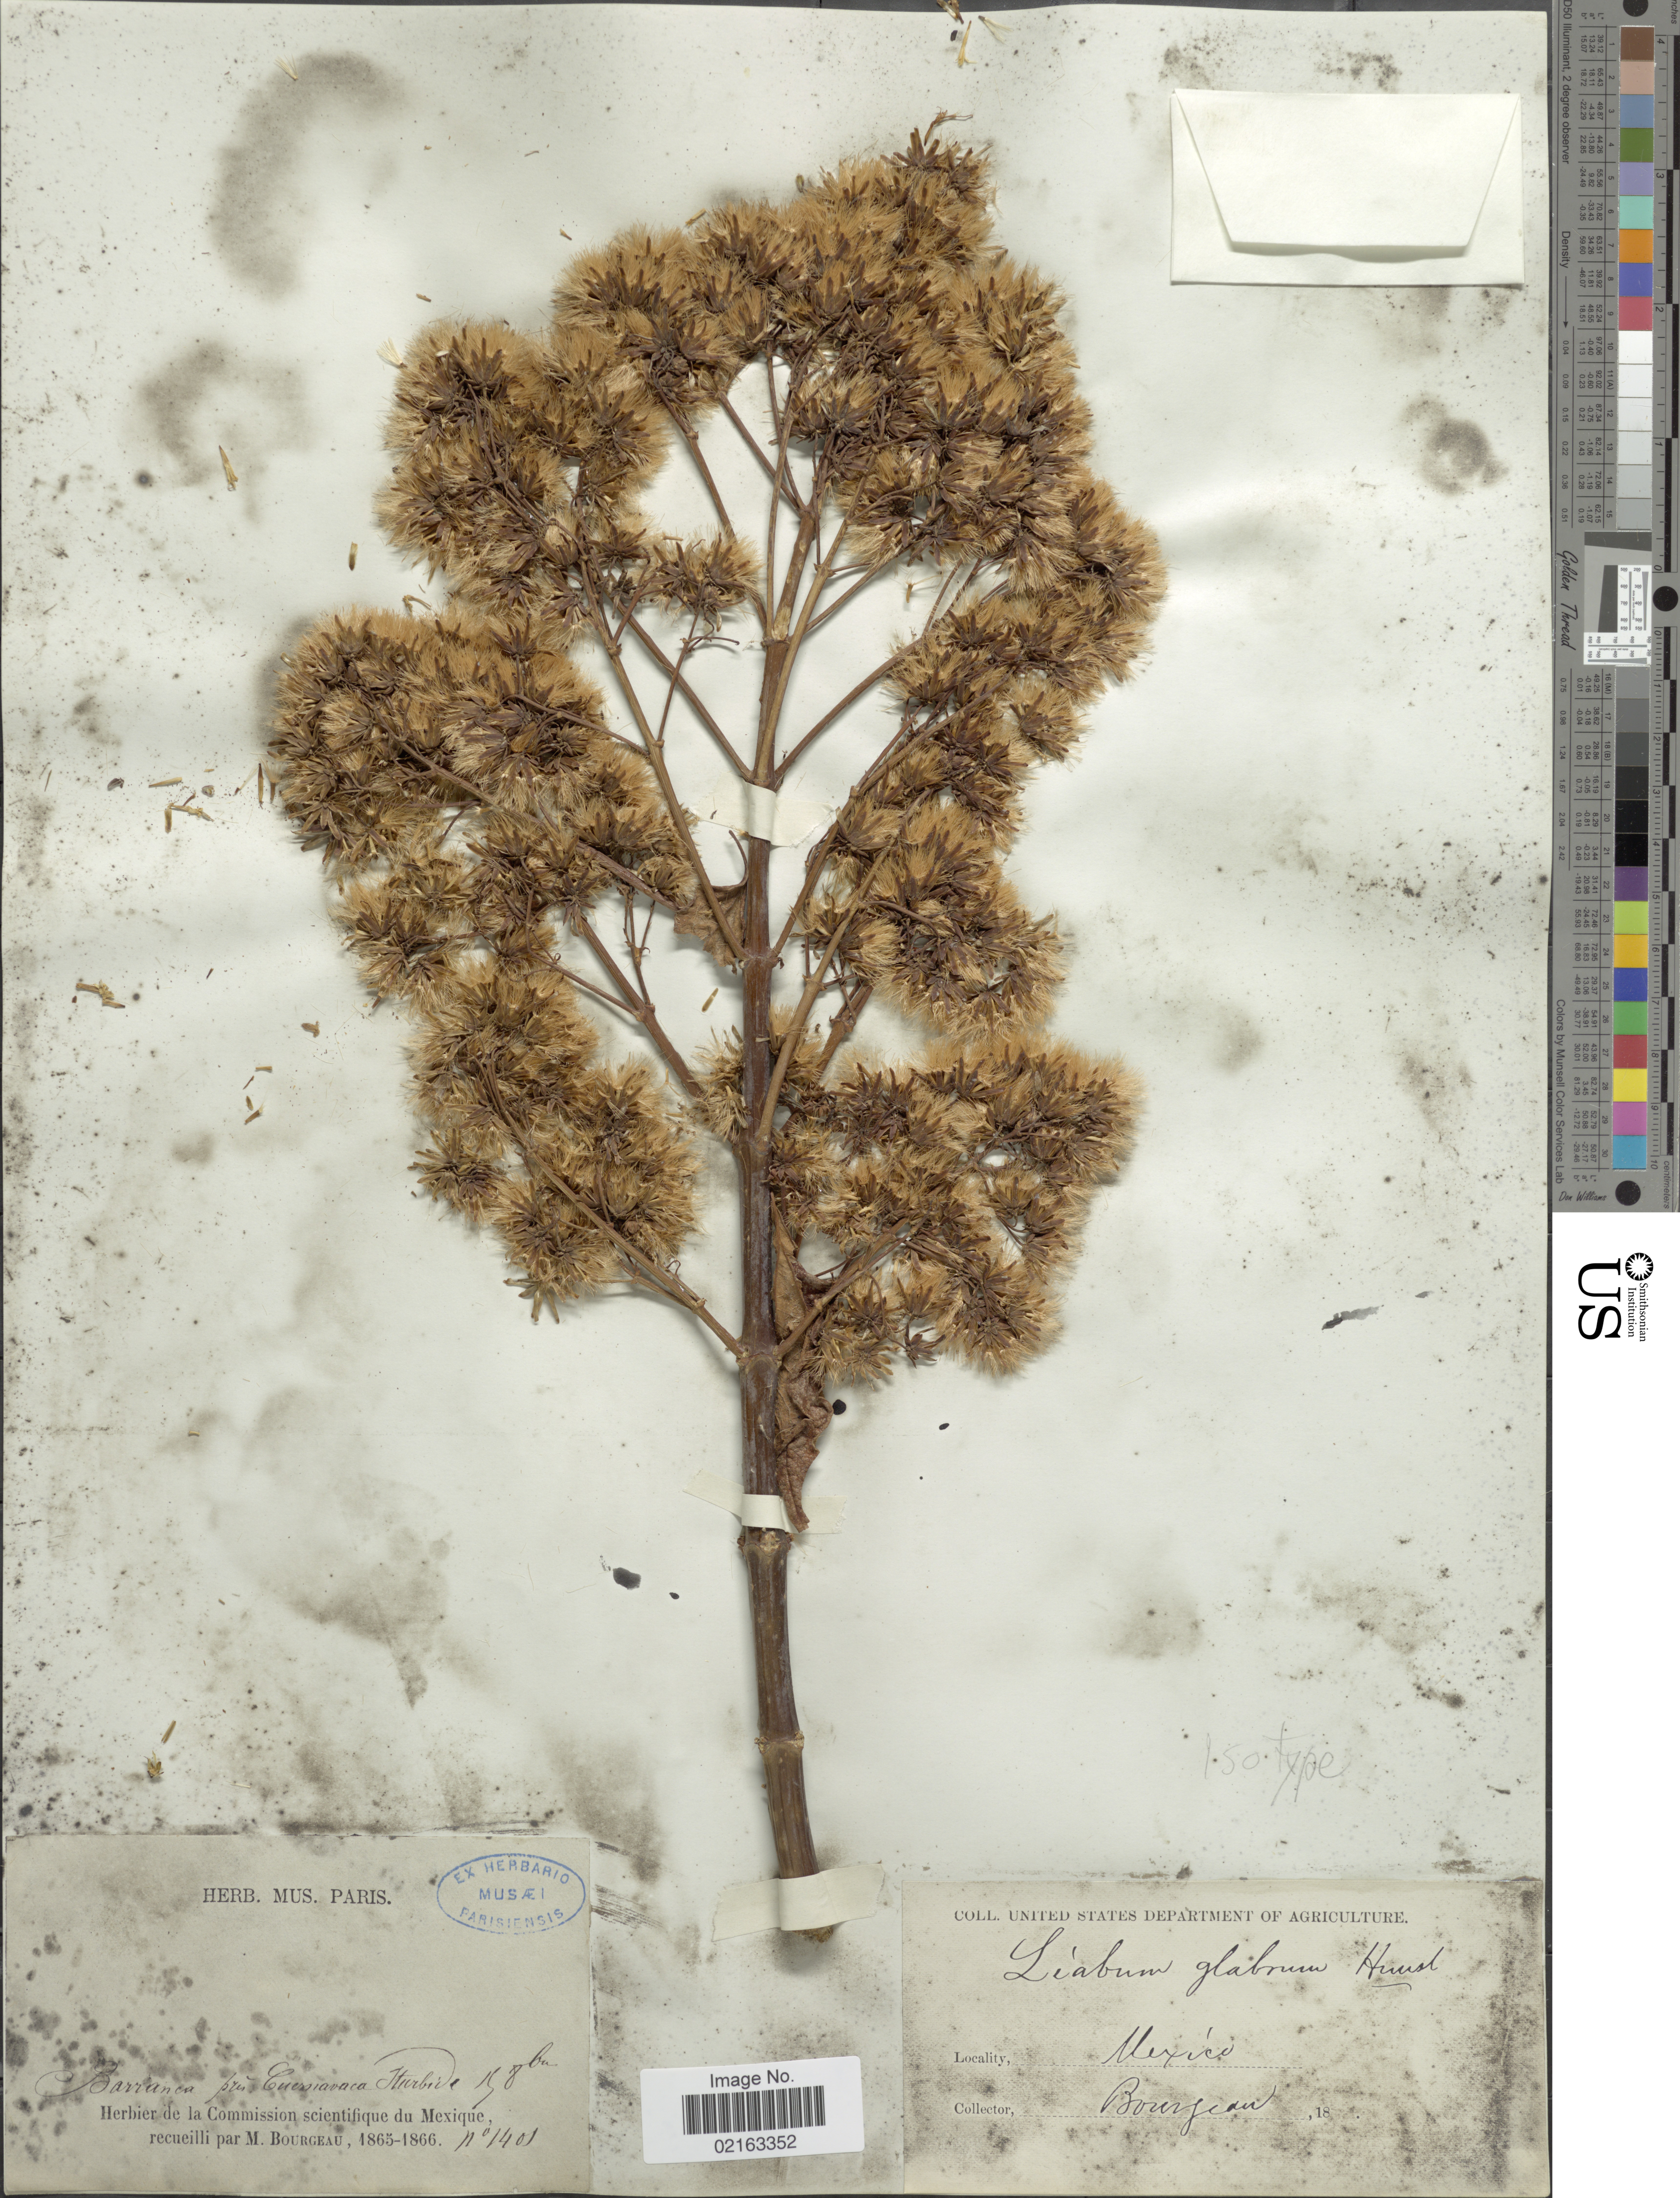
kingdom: Plantae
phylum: Tracheophyta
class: Magnoliopsida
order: Asterales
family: Asteraceae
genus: Sinclairia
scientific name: Sinclairia glabra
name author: (Hemsl.) Rydb.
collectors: M. Bourgeau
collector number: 1401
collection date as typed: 18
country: Mexico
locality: Barranca près Cuernavaca